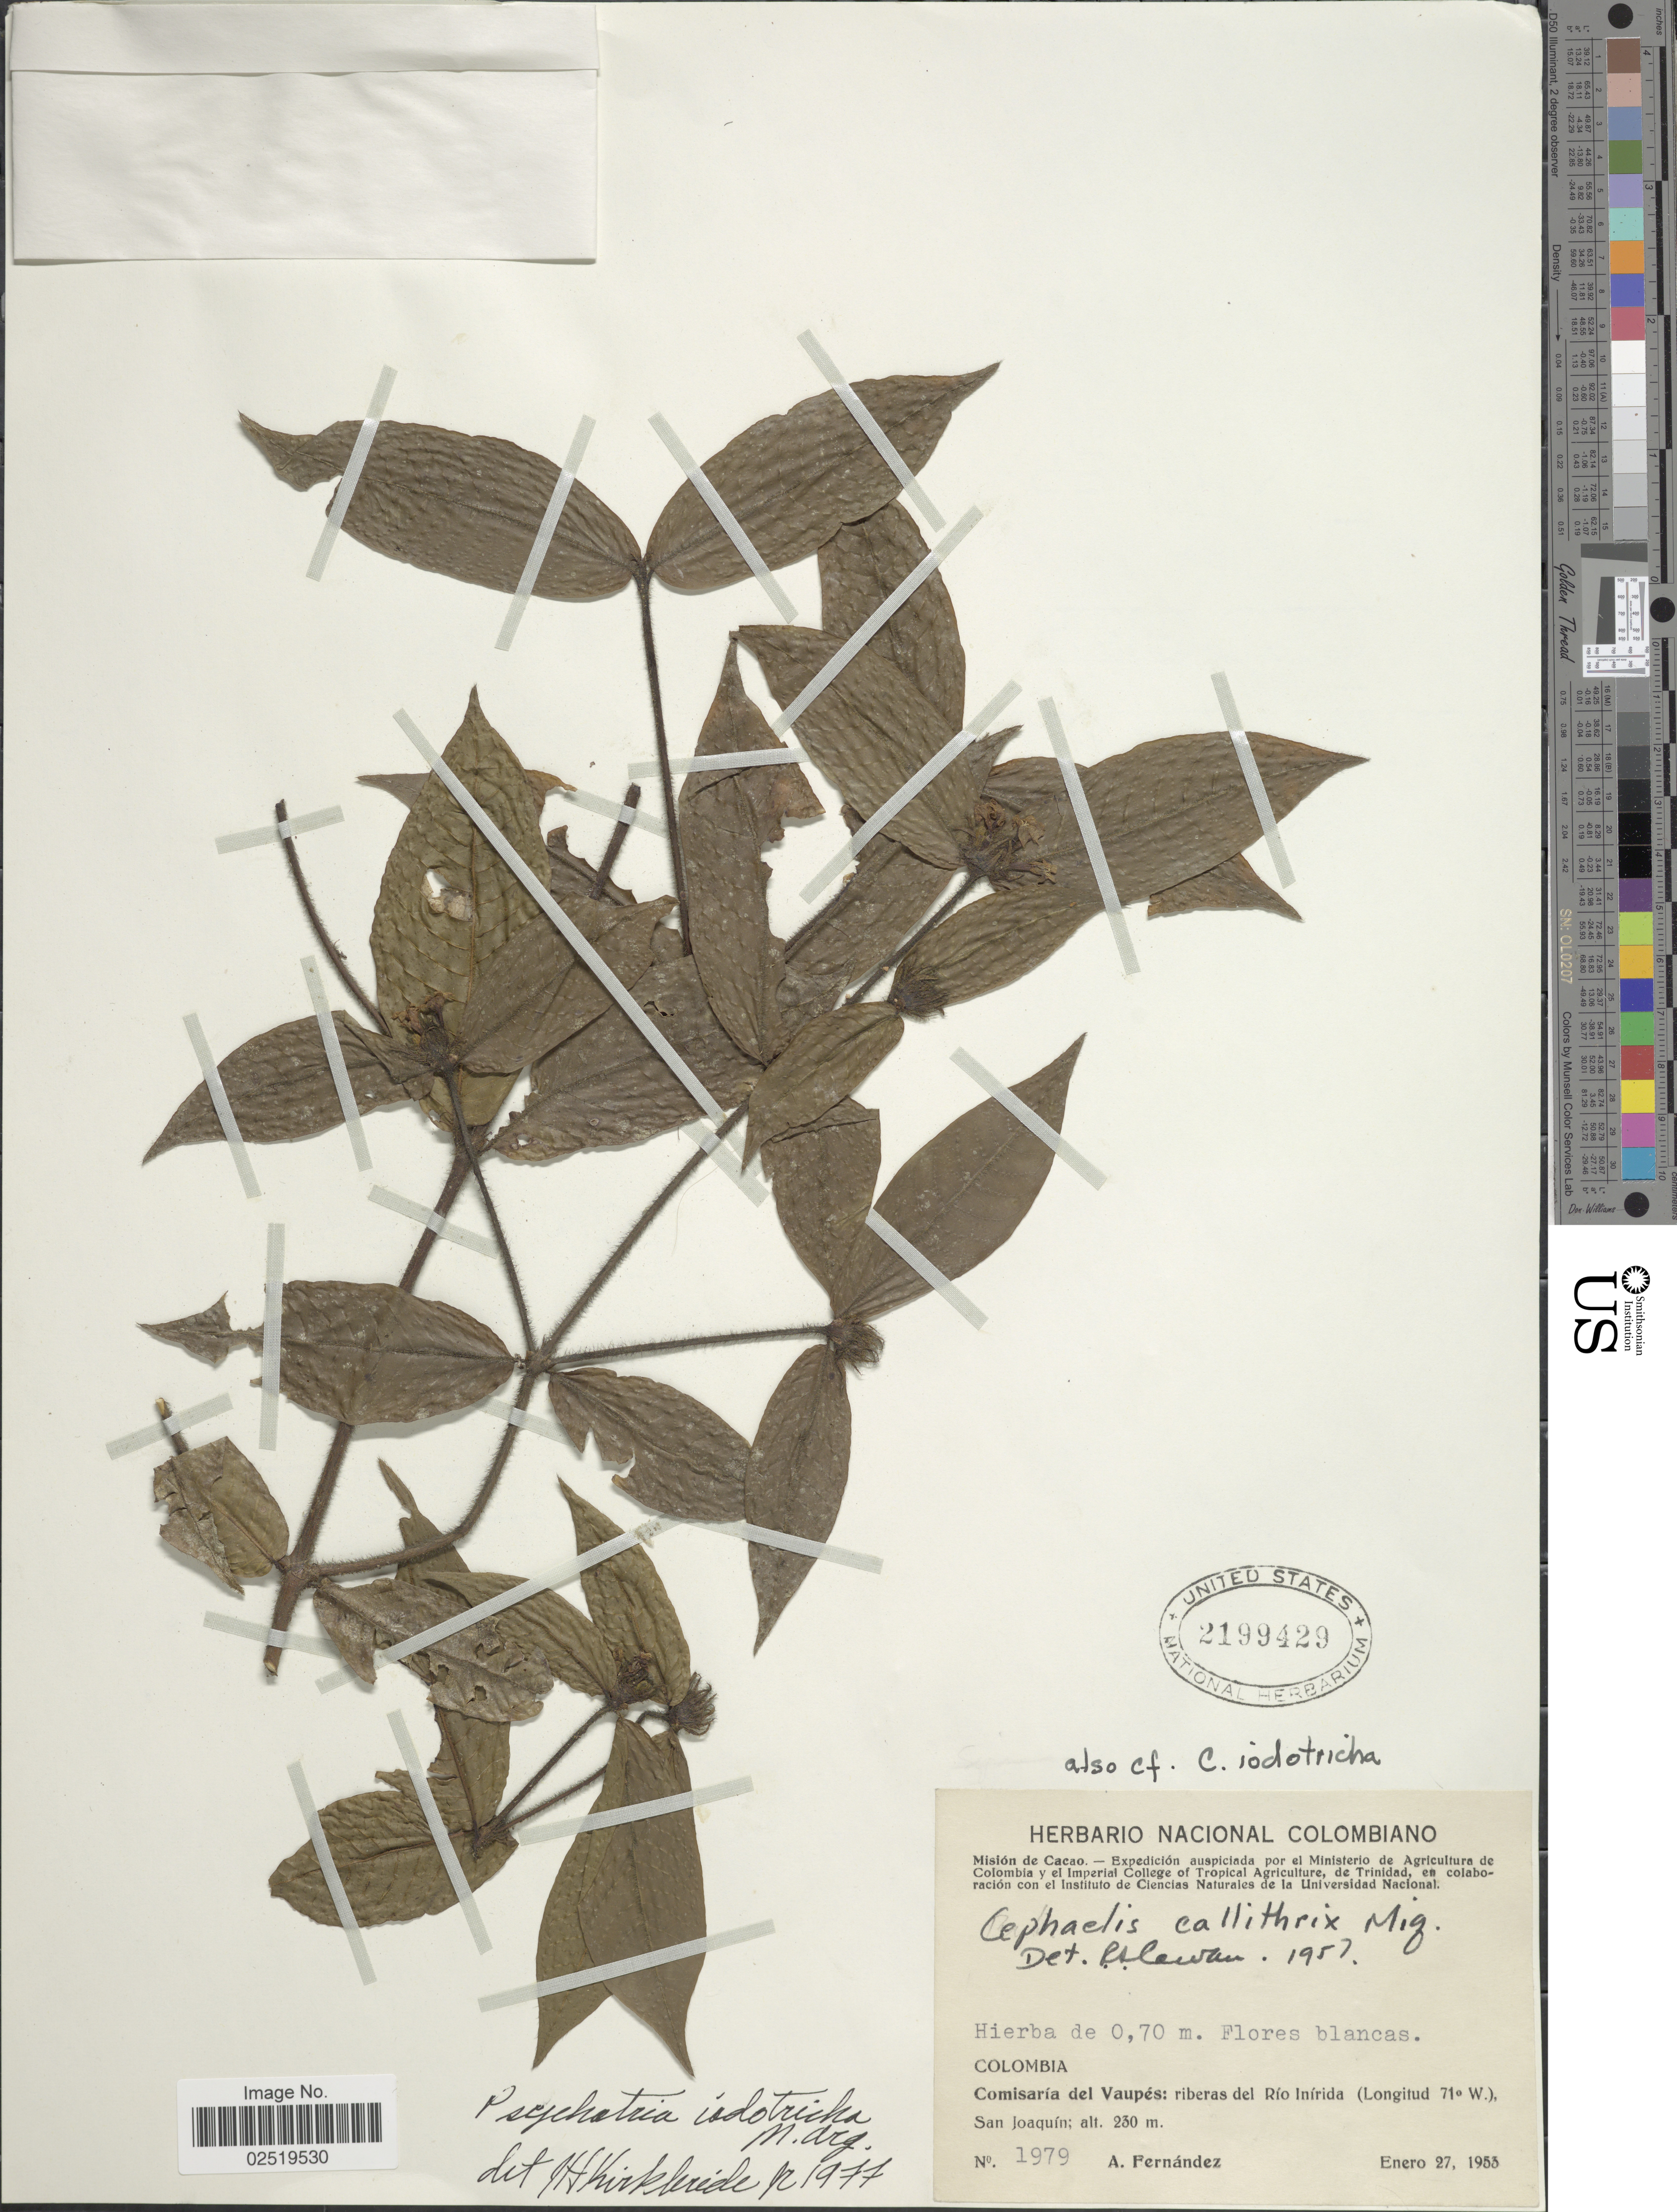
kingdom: Plantae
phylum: Tracheophyta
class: Magnoliopsida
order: Gentianales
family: Rubiaceae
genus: Psychotria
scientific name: Psychotria iodotricha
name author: Müll. Arg.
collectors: A. Fernández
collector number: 1979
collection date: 1953-01-27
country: Colombia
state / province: Vaupés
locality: Comisaria del Vaupes: riberas del Rio Inirida, San Joaquin, Cacao [unsure placement].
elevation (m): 230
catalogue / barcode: US 2199429